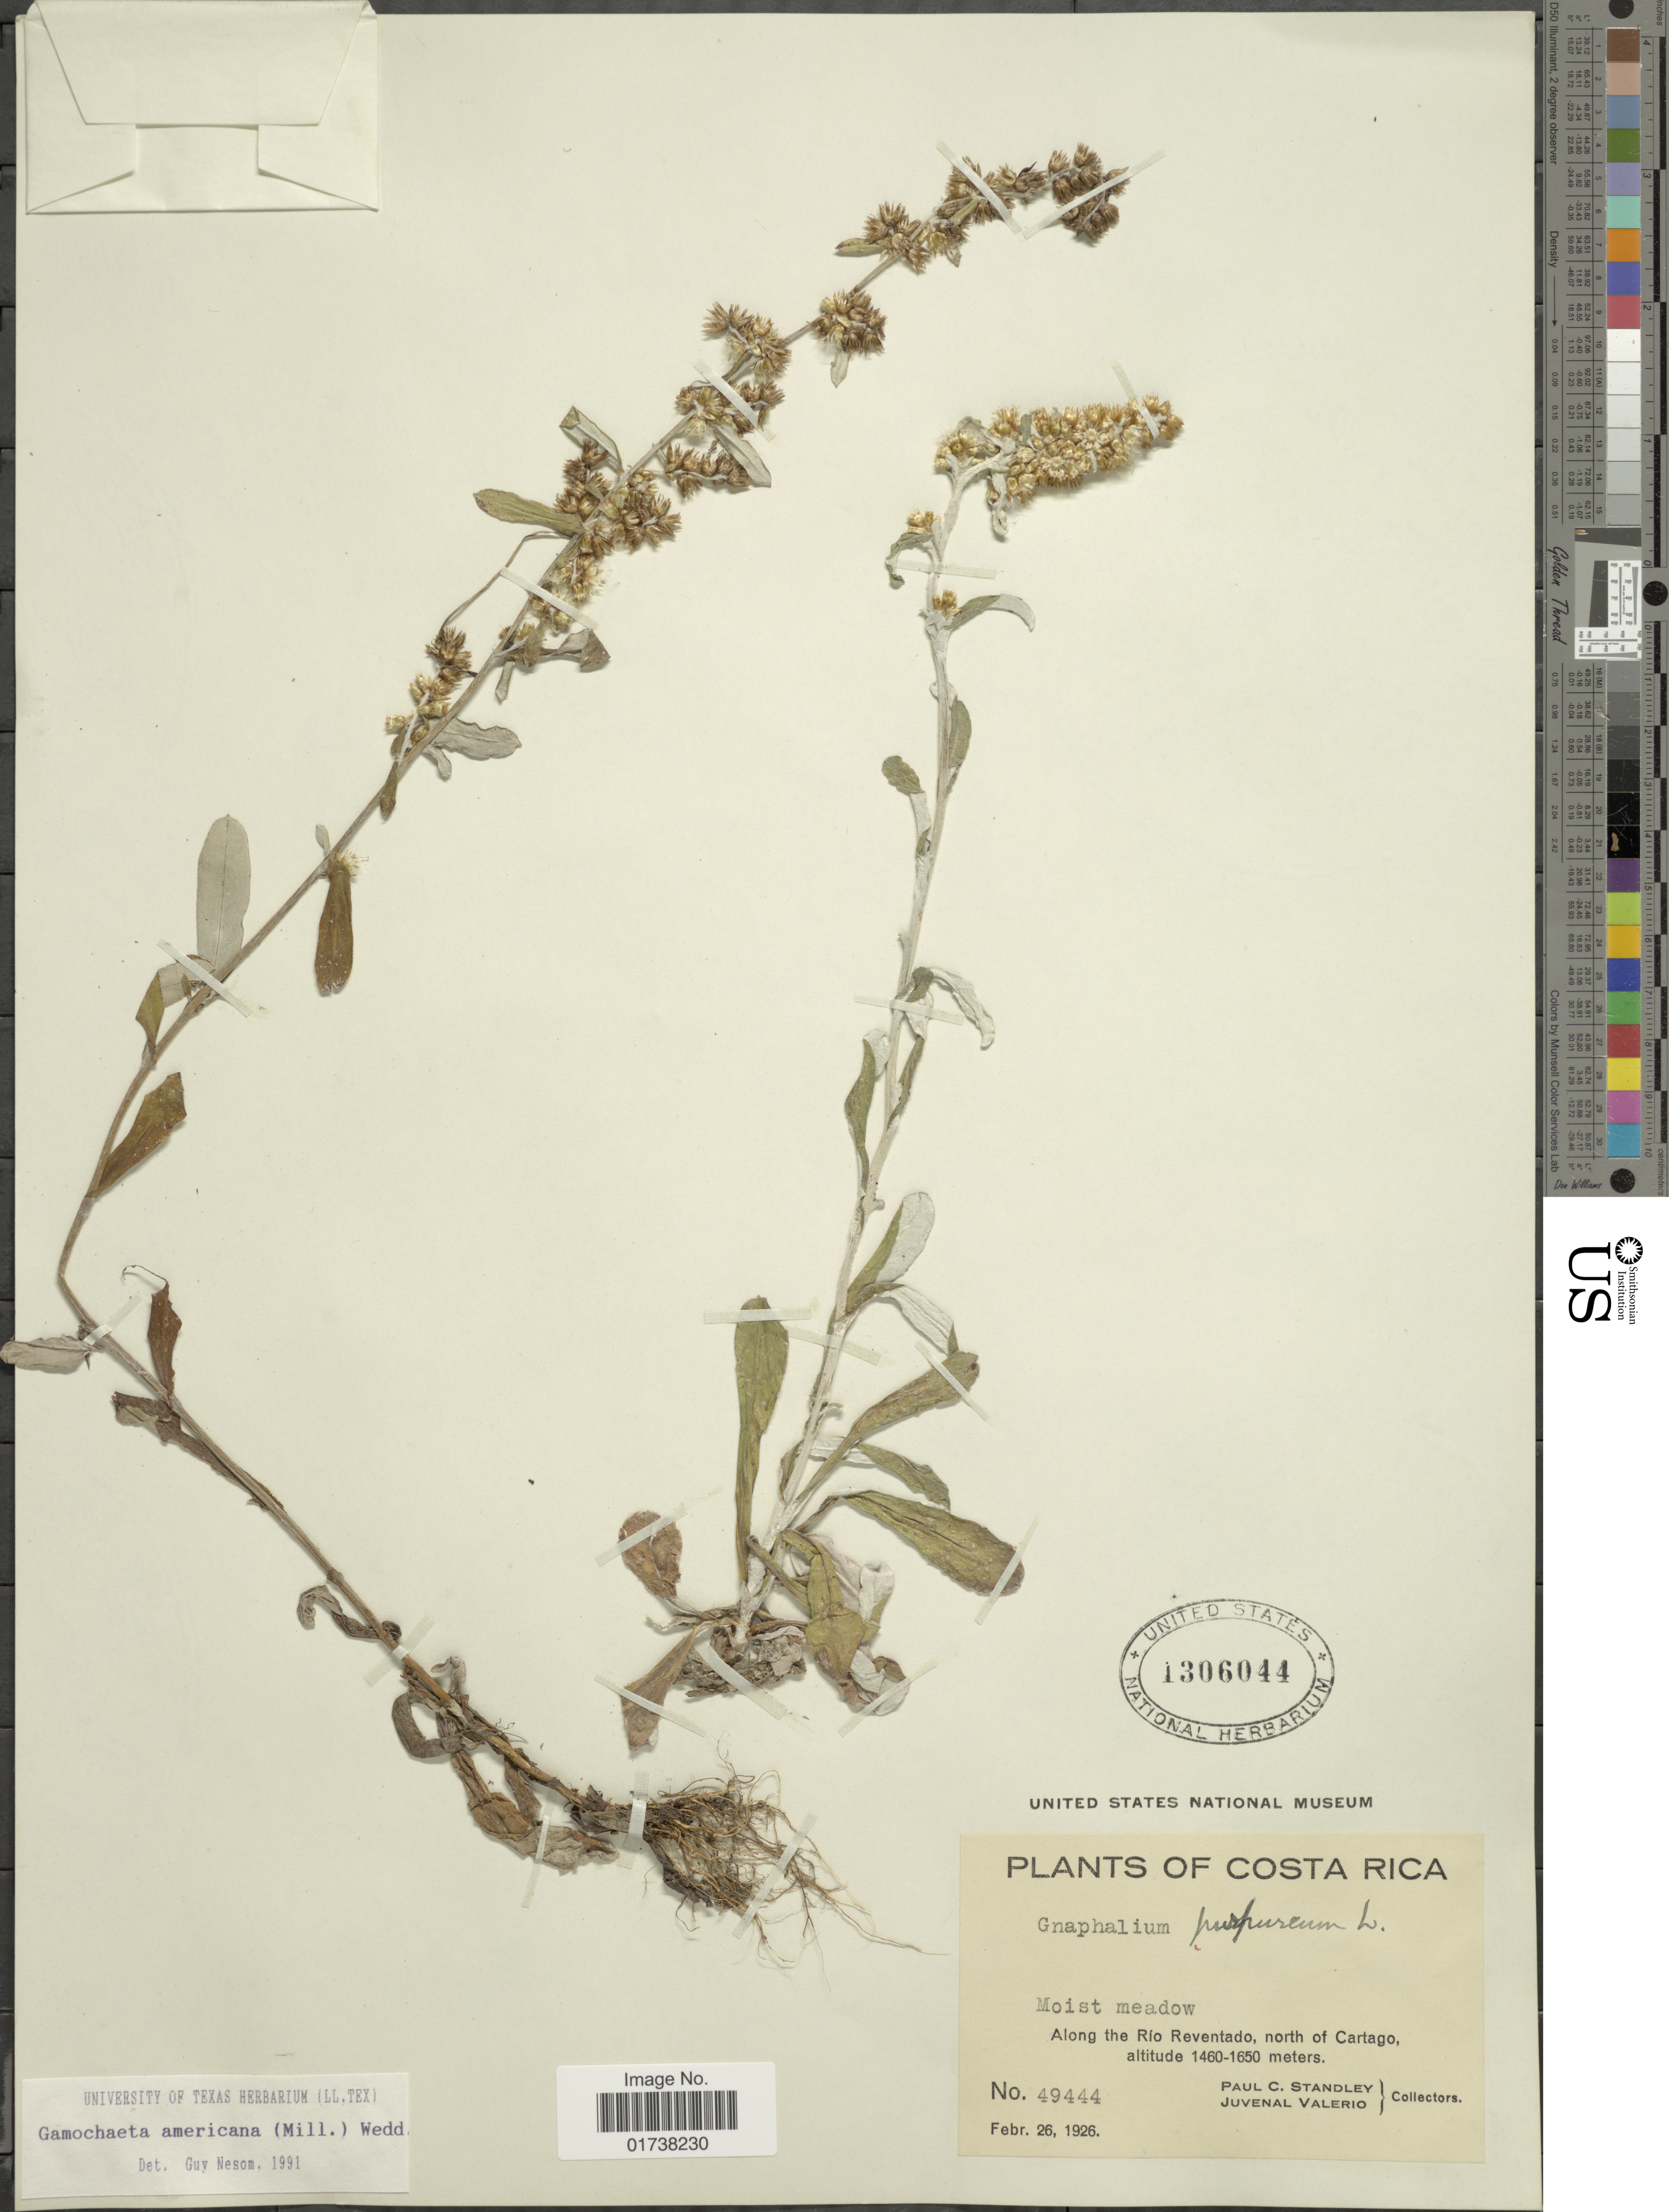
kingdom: Plantae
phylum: Tracheophyta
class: Magnoliopsida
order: Asterales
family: Asteraceae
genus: Gamochaeta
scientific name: Gamochaeta americana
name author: (Mill.) Wedd.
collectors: P. C. Standley & J. Valerio R.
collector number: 49444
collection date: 1926-02-26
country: Costa Rica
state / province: Cartago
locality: Along the Rio Reventado, north of Cartago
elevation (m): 1460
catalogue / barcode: US 1306044